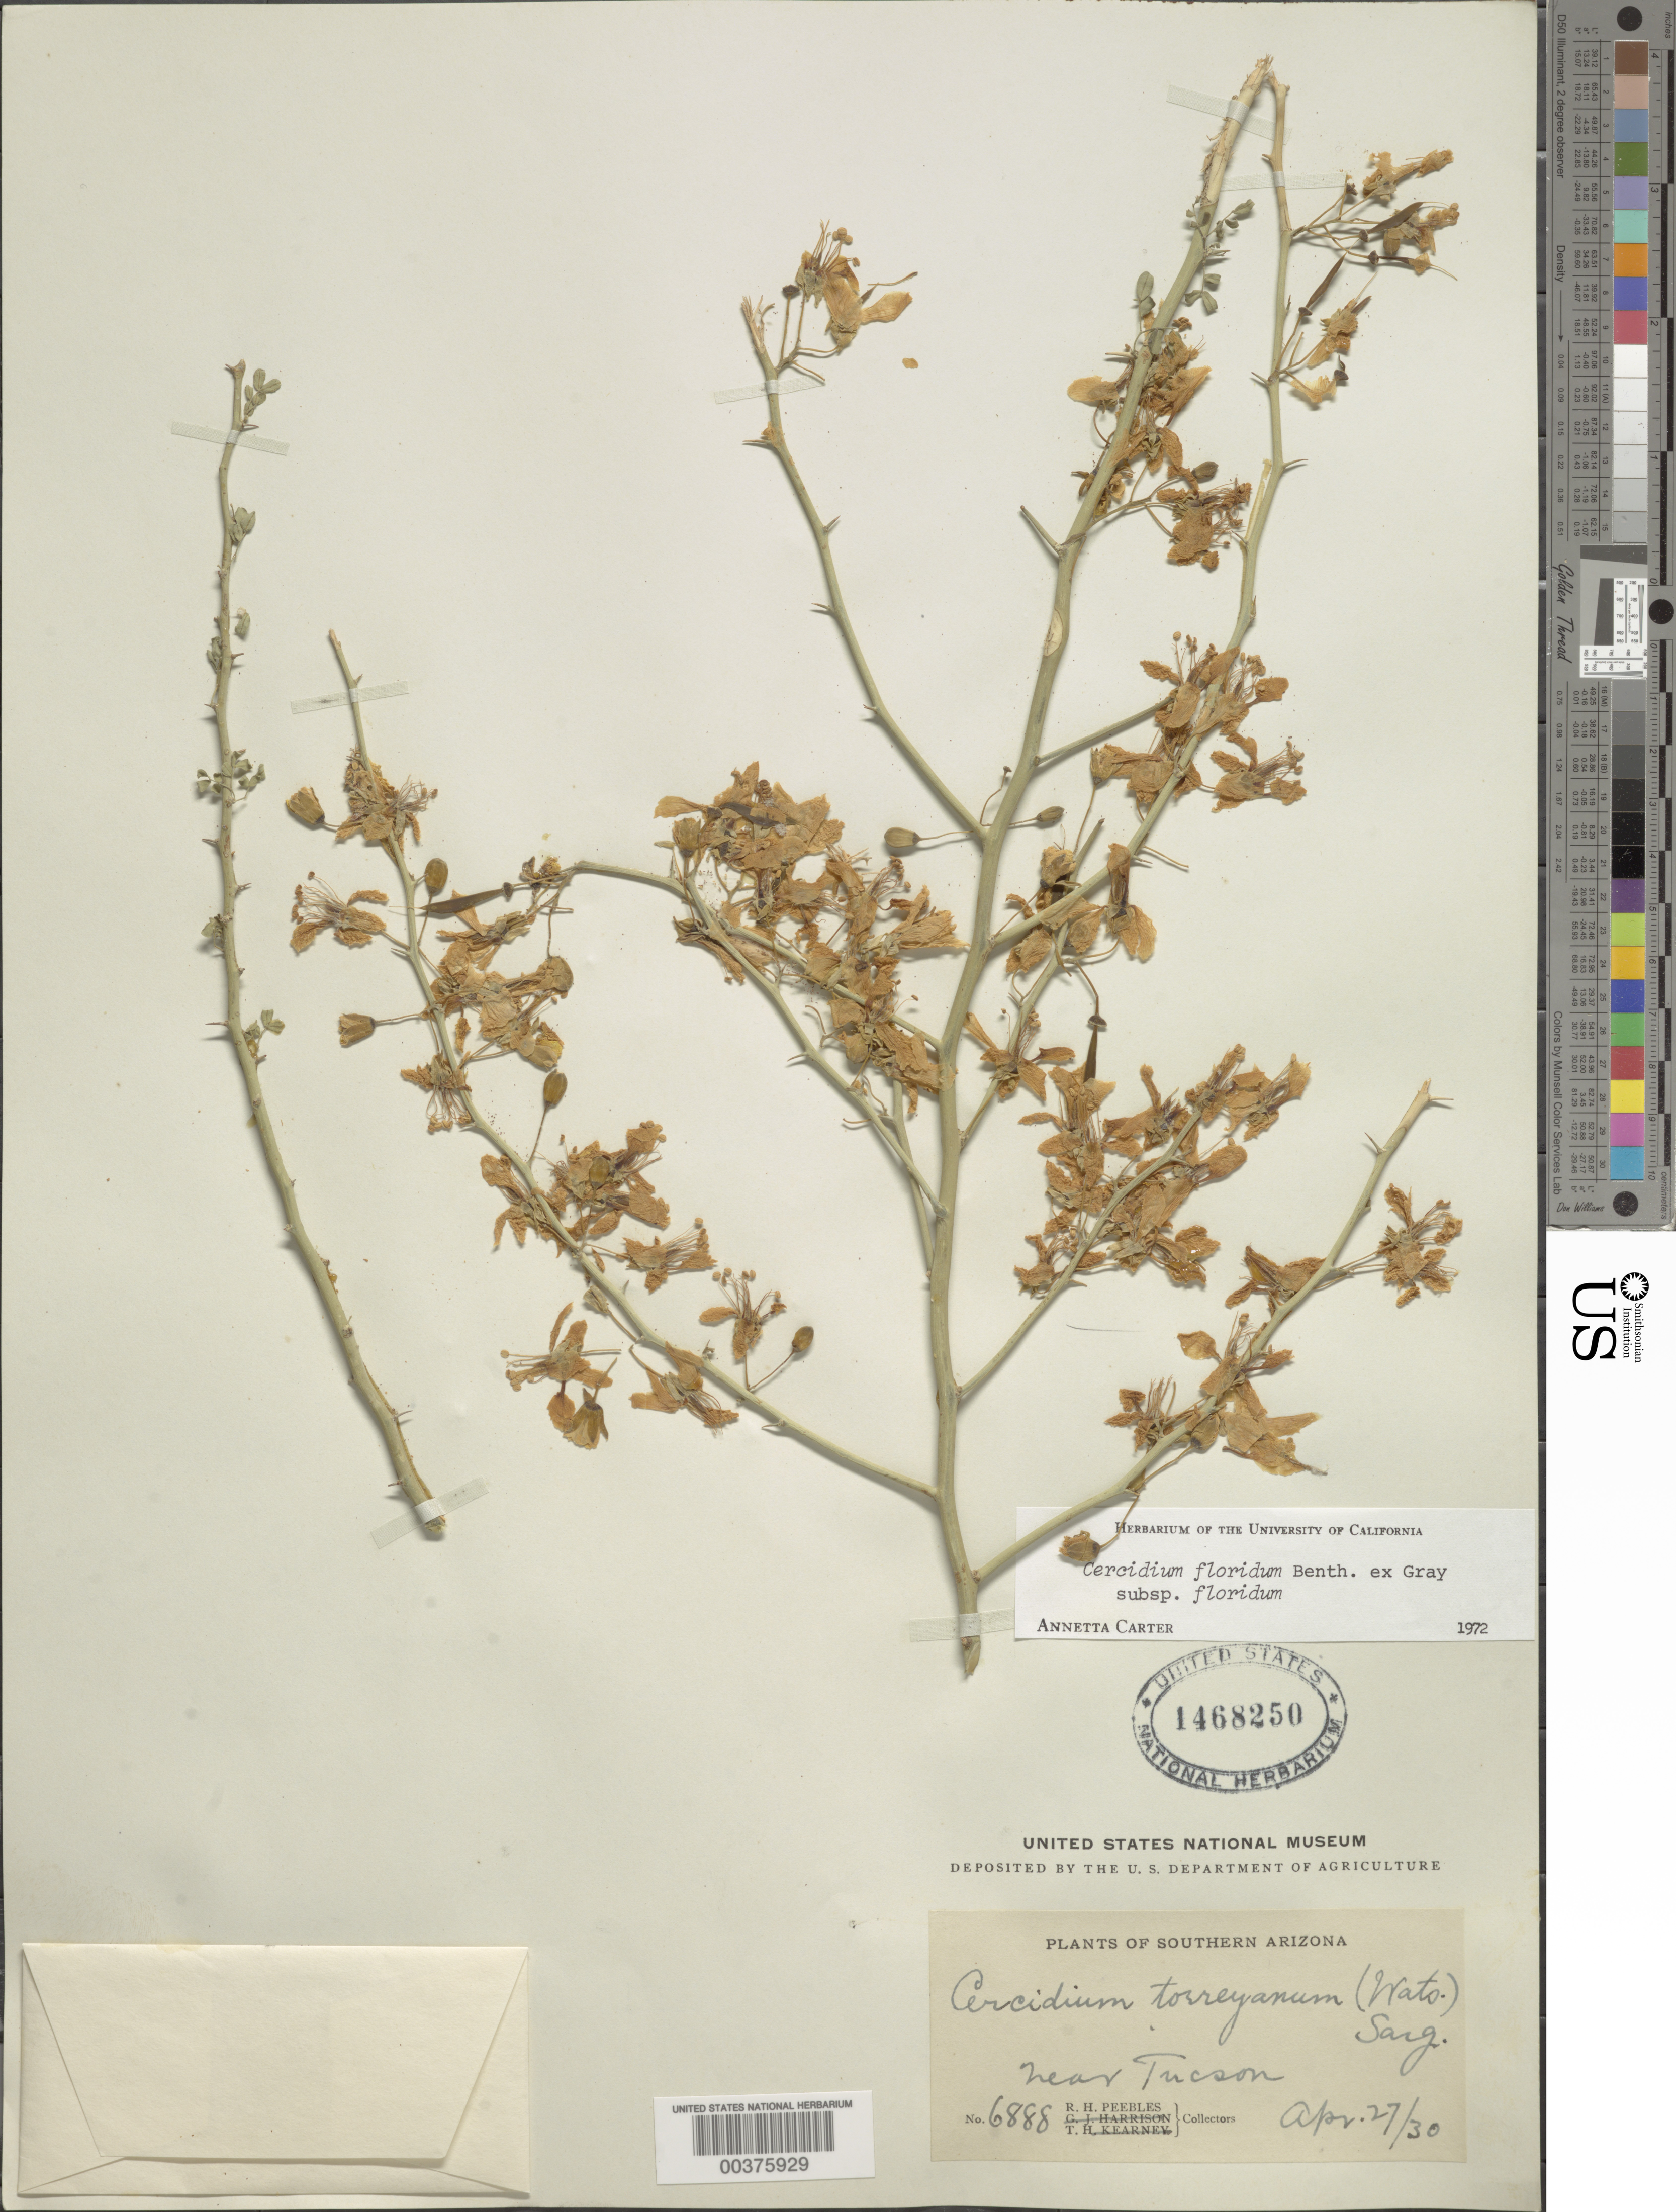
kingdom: Plantae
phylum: Tracheophyta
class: Magnoliopsida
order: Fabales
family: Fabaceae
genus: Parkinsonia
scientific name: Parkinsonia florida subsp. florida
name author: (Benth. ex A. Gray) S. Watson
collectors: R. H. Peebles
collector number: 6888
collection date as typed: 27 Apr 1930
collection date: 1930-04-27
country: United States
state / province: Arizona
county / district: Pima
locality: Near tucson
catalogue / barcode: US 1468250